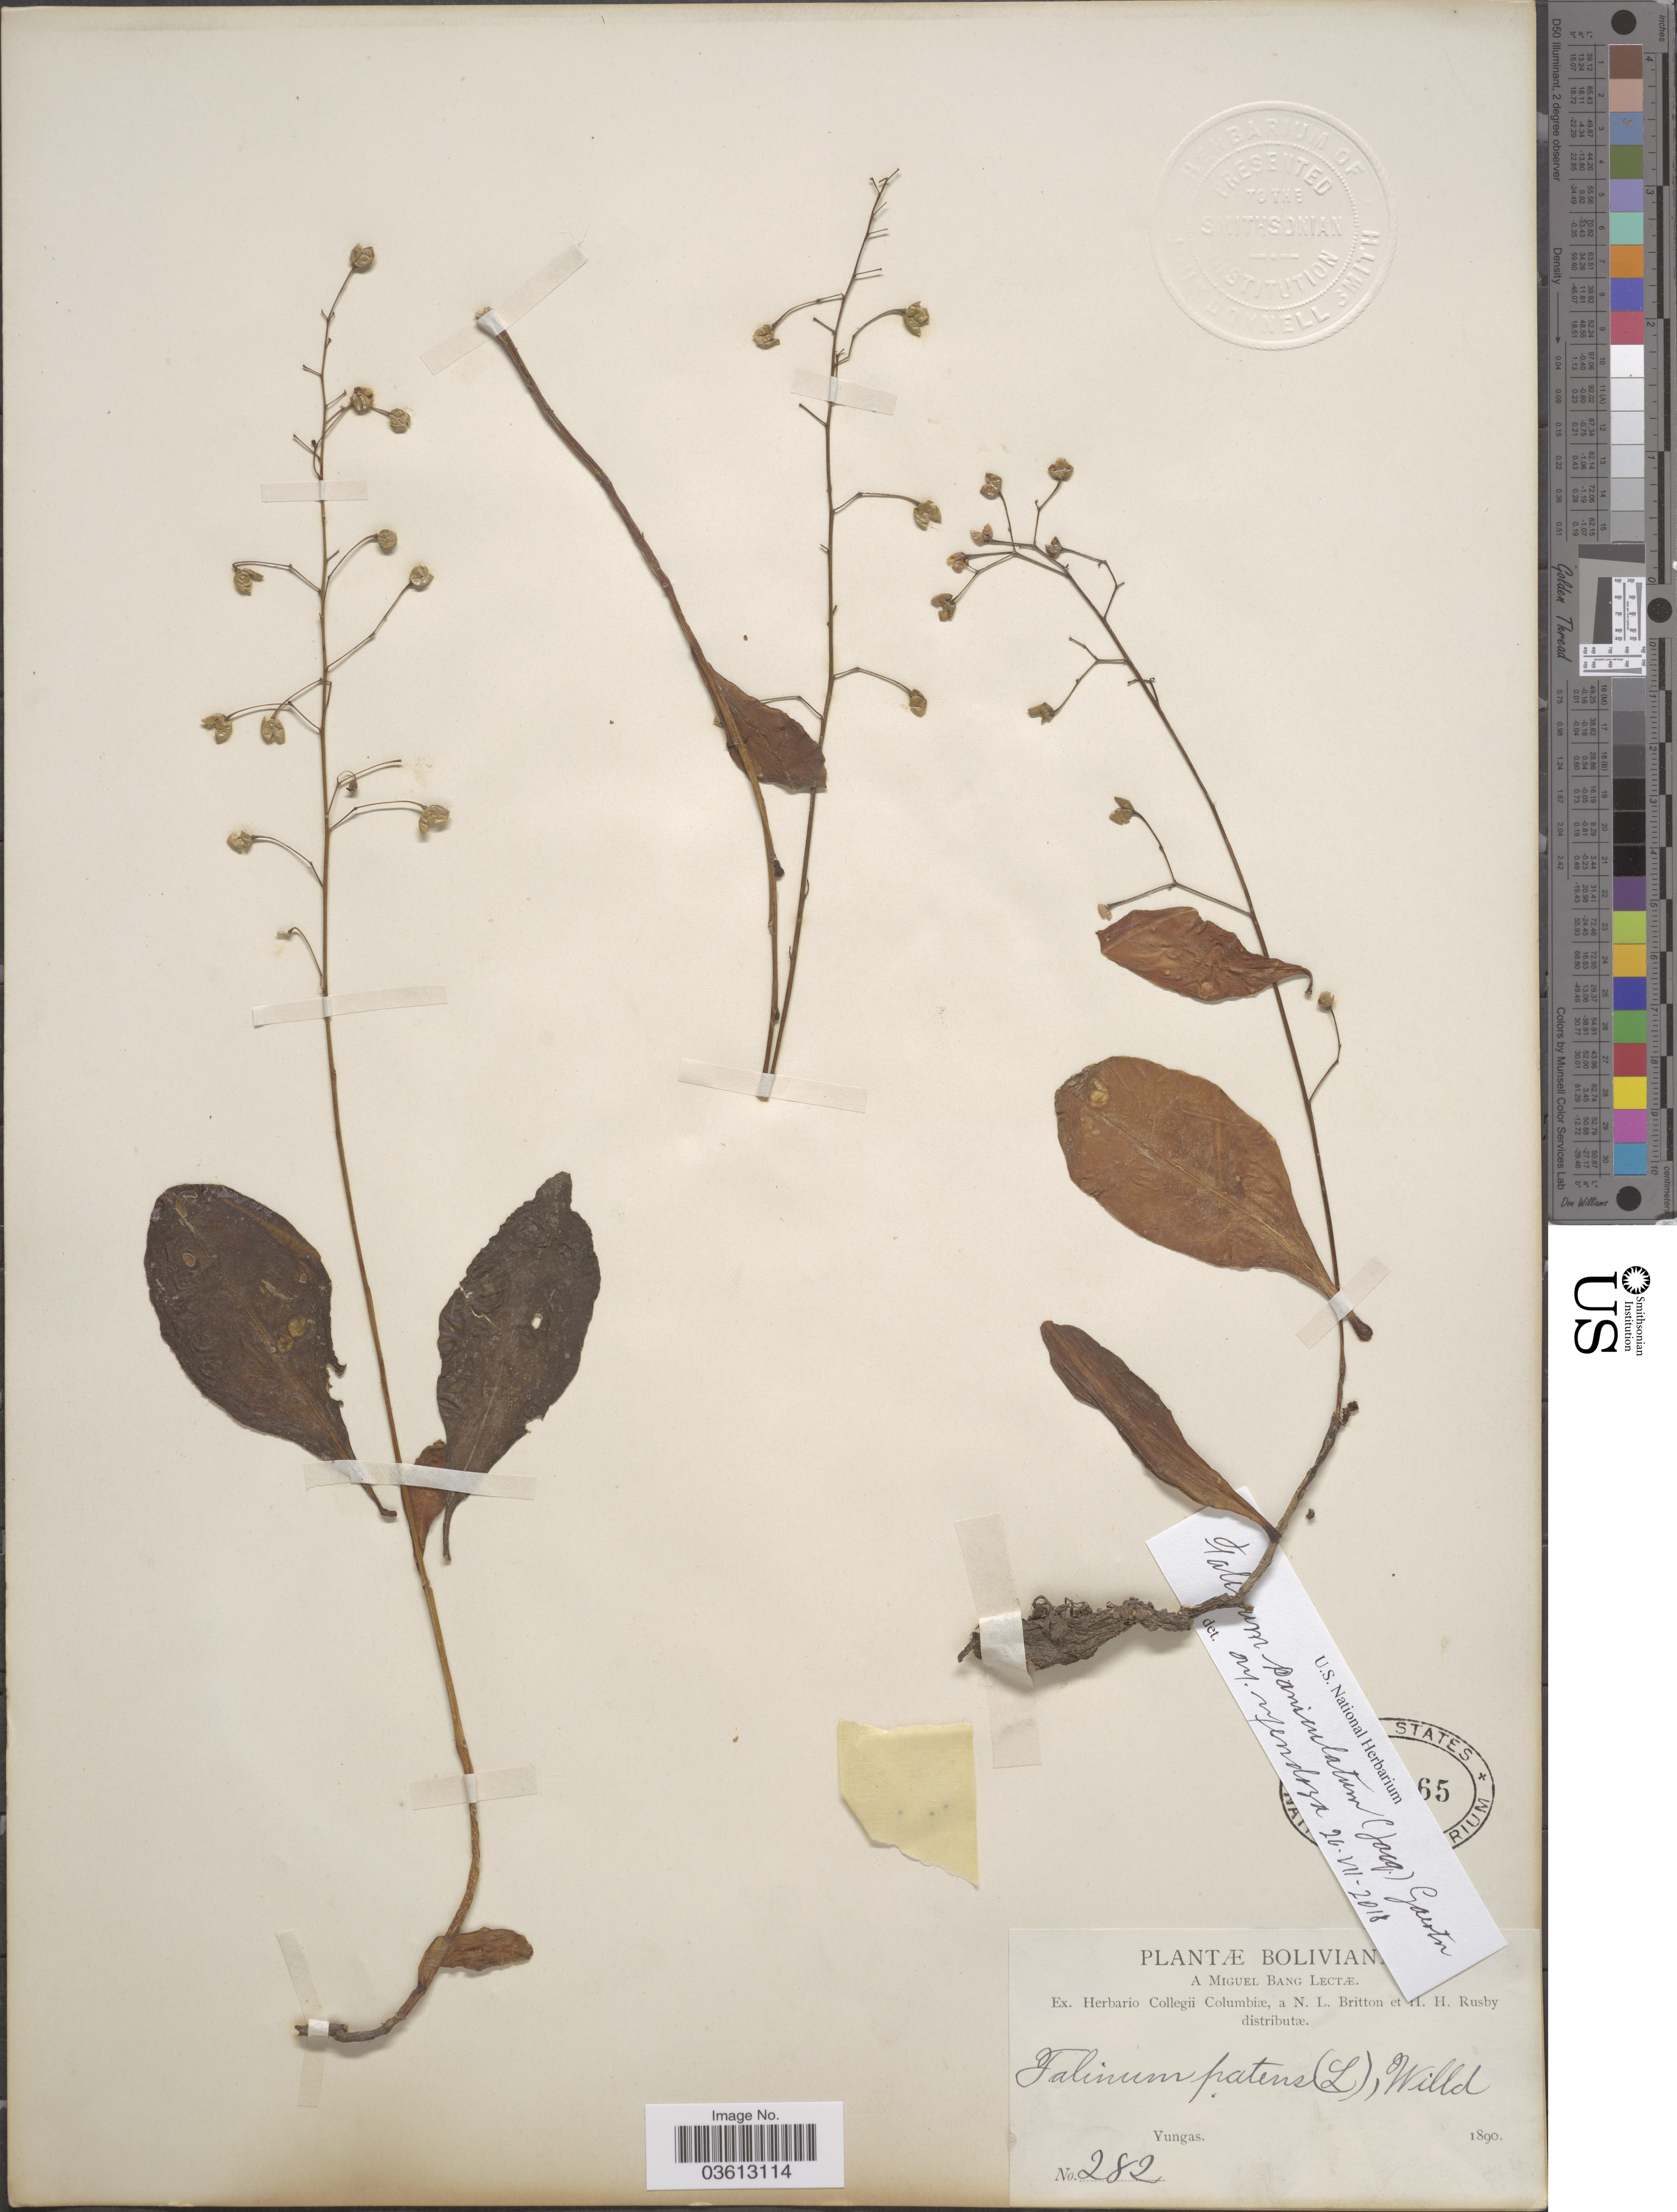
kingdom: Plantae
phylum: Tracheophyta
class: Magnoliopsida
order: Caryophyllales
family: Talinaceae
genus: Talinum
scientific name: Talinum paniculatum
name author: (Jacq.) Gaertn.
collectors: M. Bang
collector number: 282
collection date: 1890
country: Bolivia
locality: Yungas.